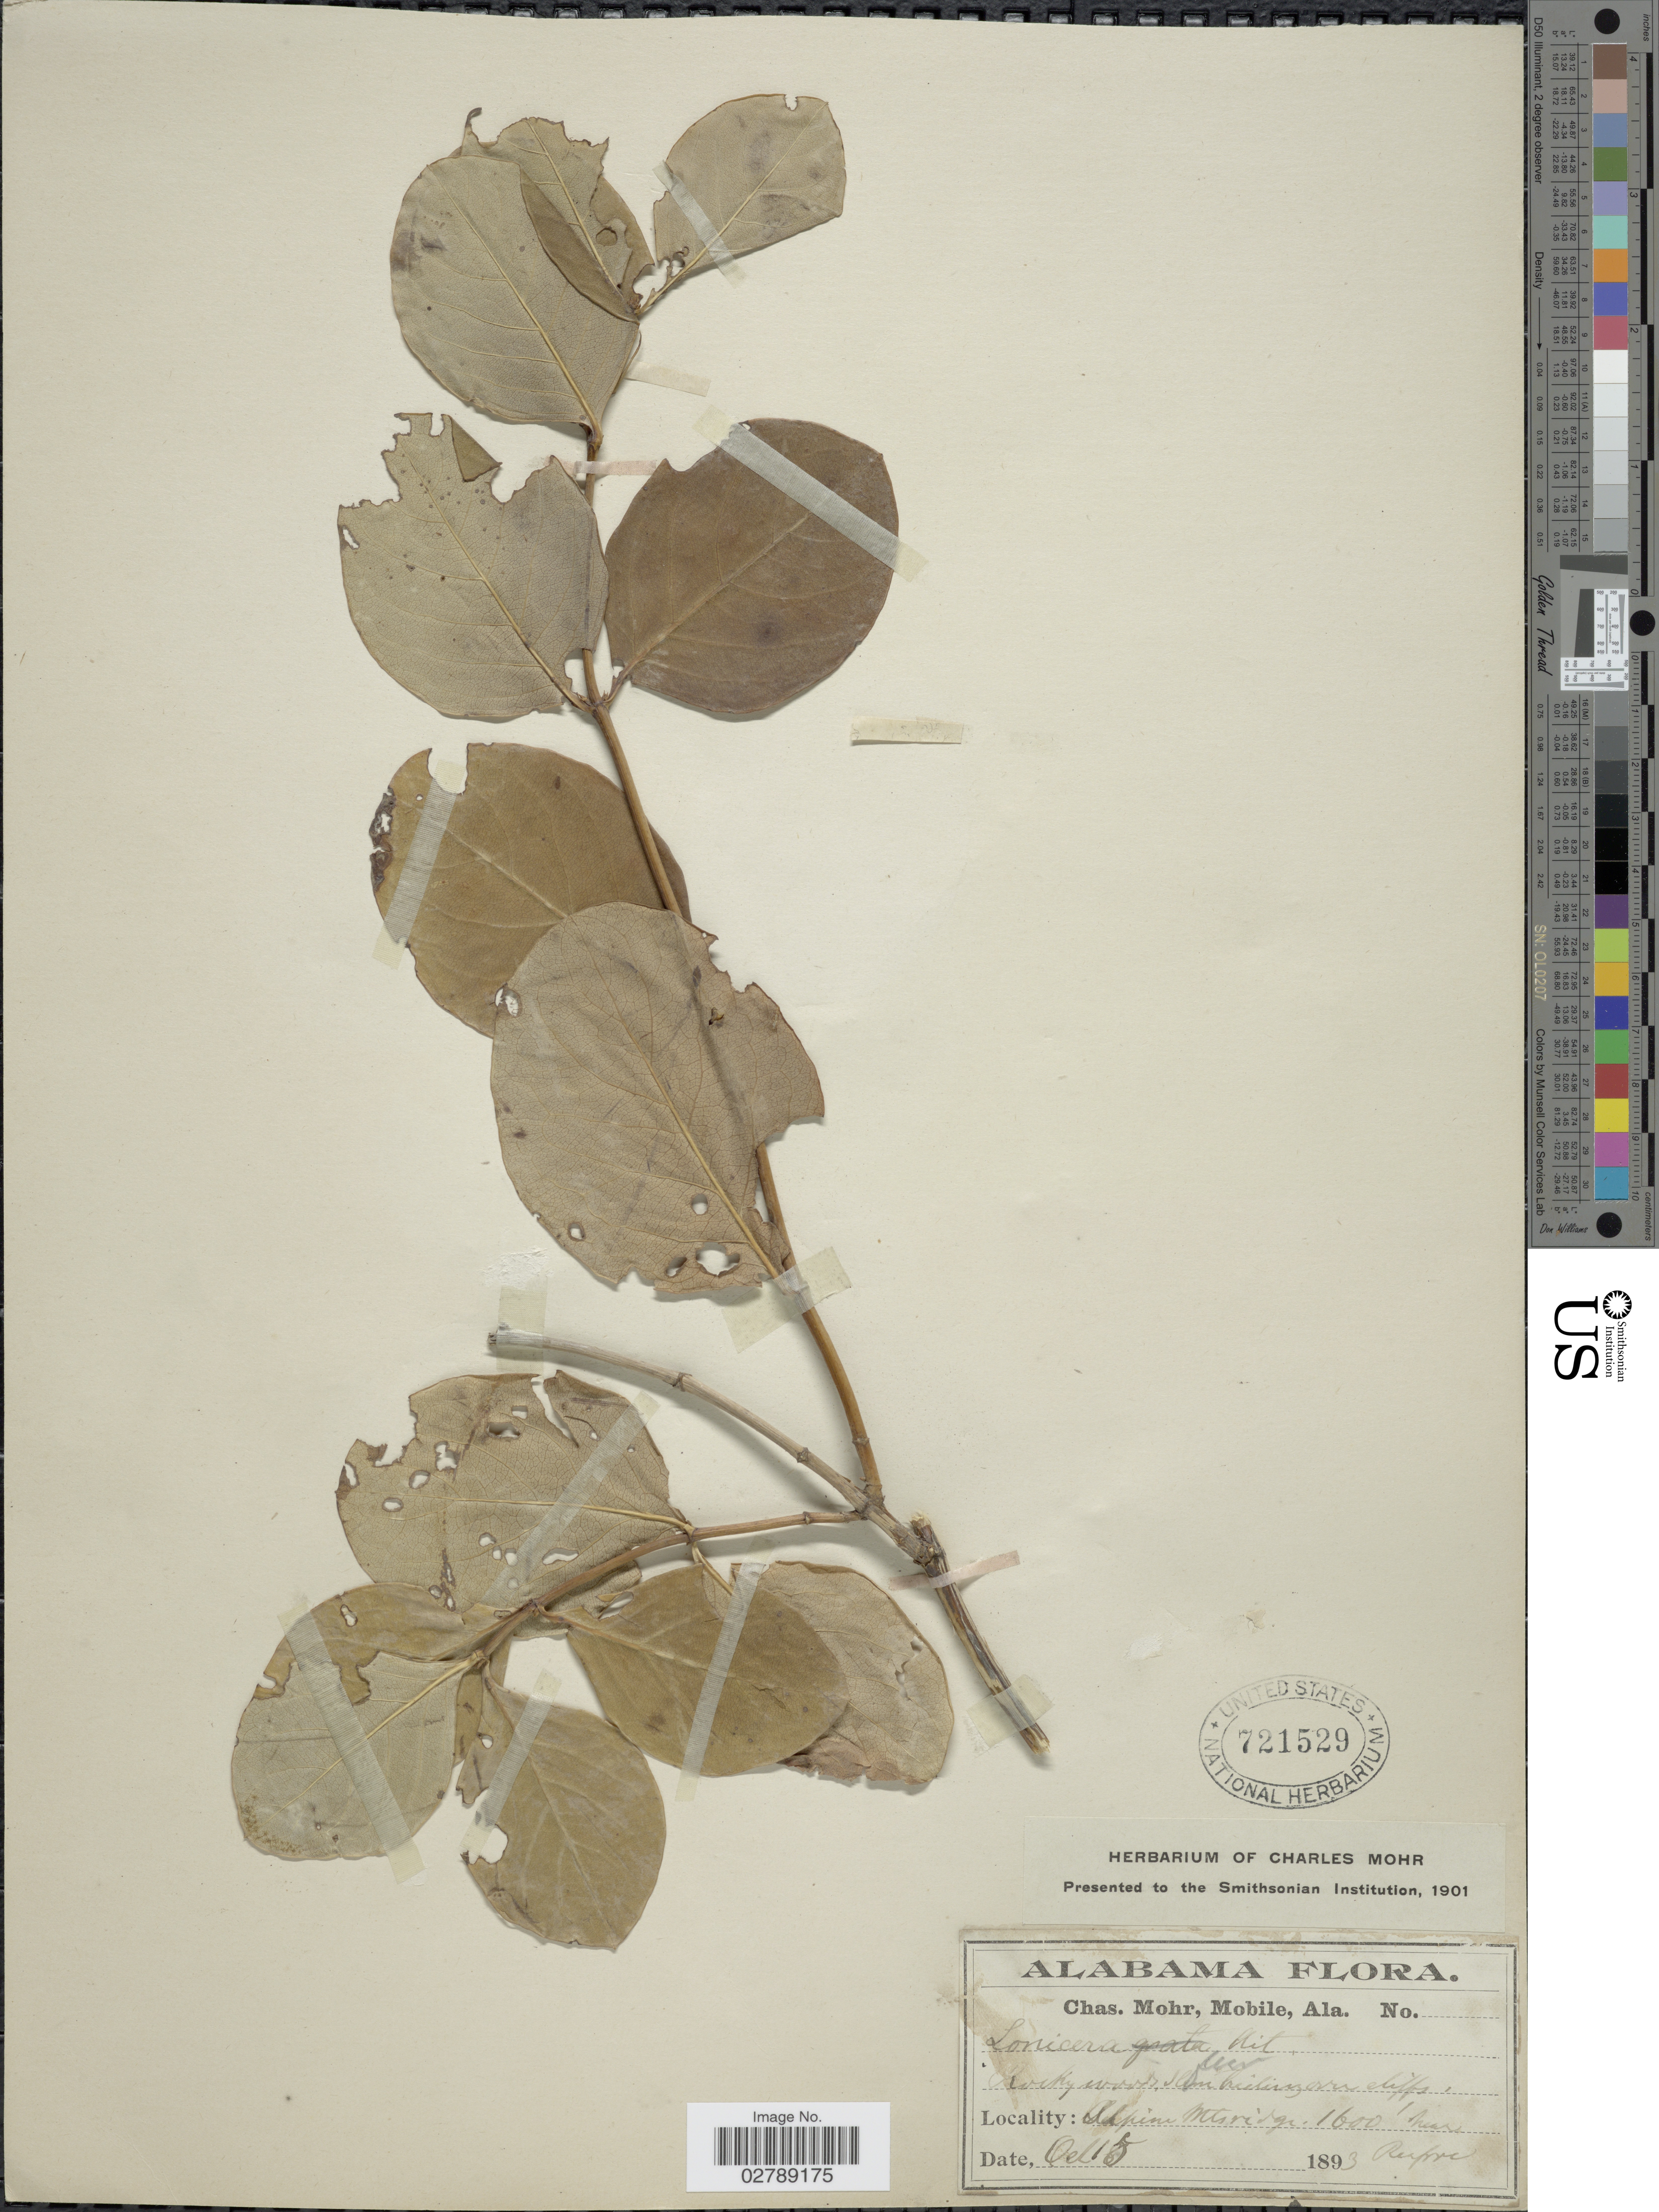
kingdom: Plantae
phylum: Tracheophyta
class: Magnoliopsida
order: Dipsacales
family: Caprifoliaceae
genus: Lonicera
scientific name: Lonicera flava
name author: Sims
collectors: Mohr, C. T. (herbarium)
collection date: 1893-10-15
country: United States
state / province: Alabama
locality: Alphine Mts. ridge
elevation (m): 488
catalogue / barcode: US 721529